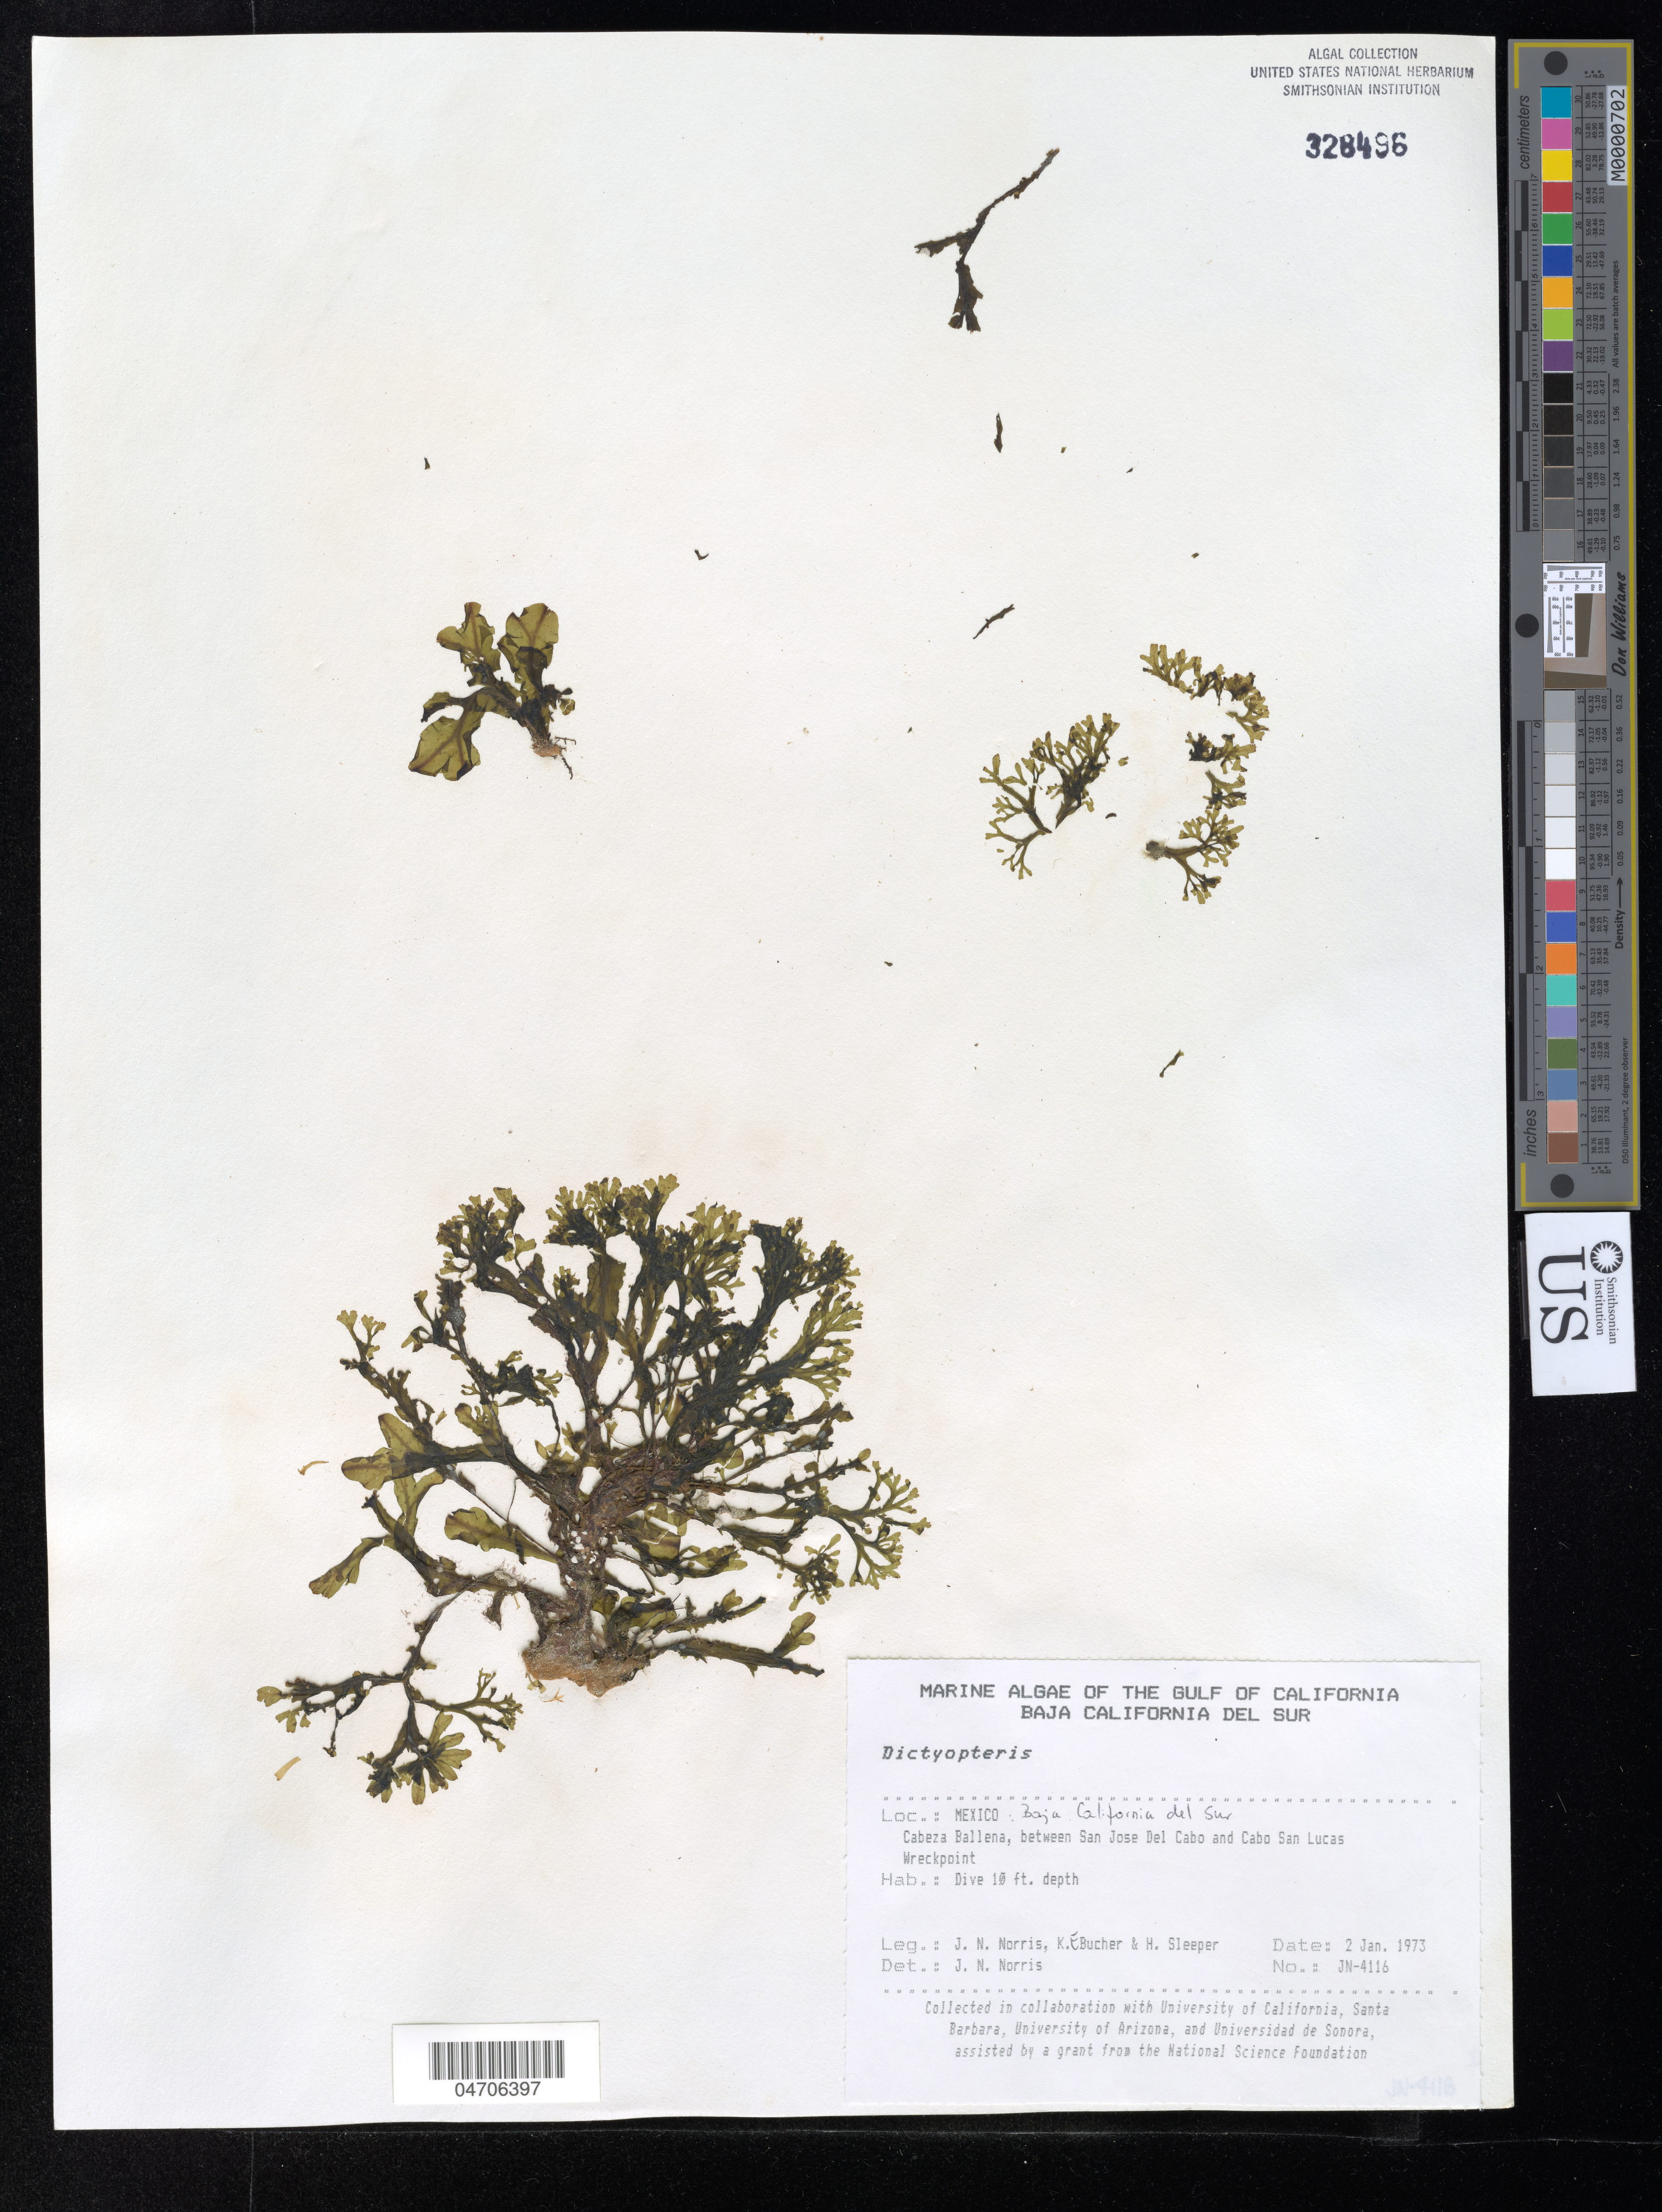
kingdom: Chromista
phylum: Ochrophyta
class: Phaeophyceae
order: Dictyotales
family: Dictyotaceae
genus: Dictyopteris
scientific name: Dictyopteris sp.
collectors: J. Norris, K. E. Bucher & Sleeper. H.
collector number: JN-4116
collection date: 1973-01-02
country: Mexico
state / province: Baja California Sur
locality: The Gulf of California. Cabeza Ballena, between San Jose Del Cabo and Cabo San Lucas Wreckpoint.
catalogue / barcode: US 328496